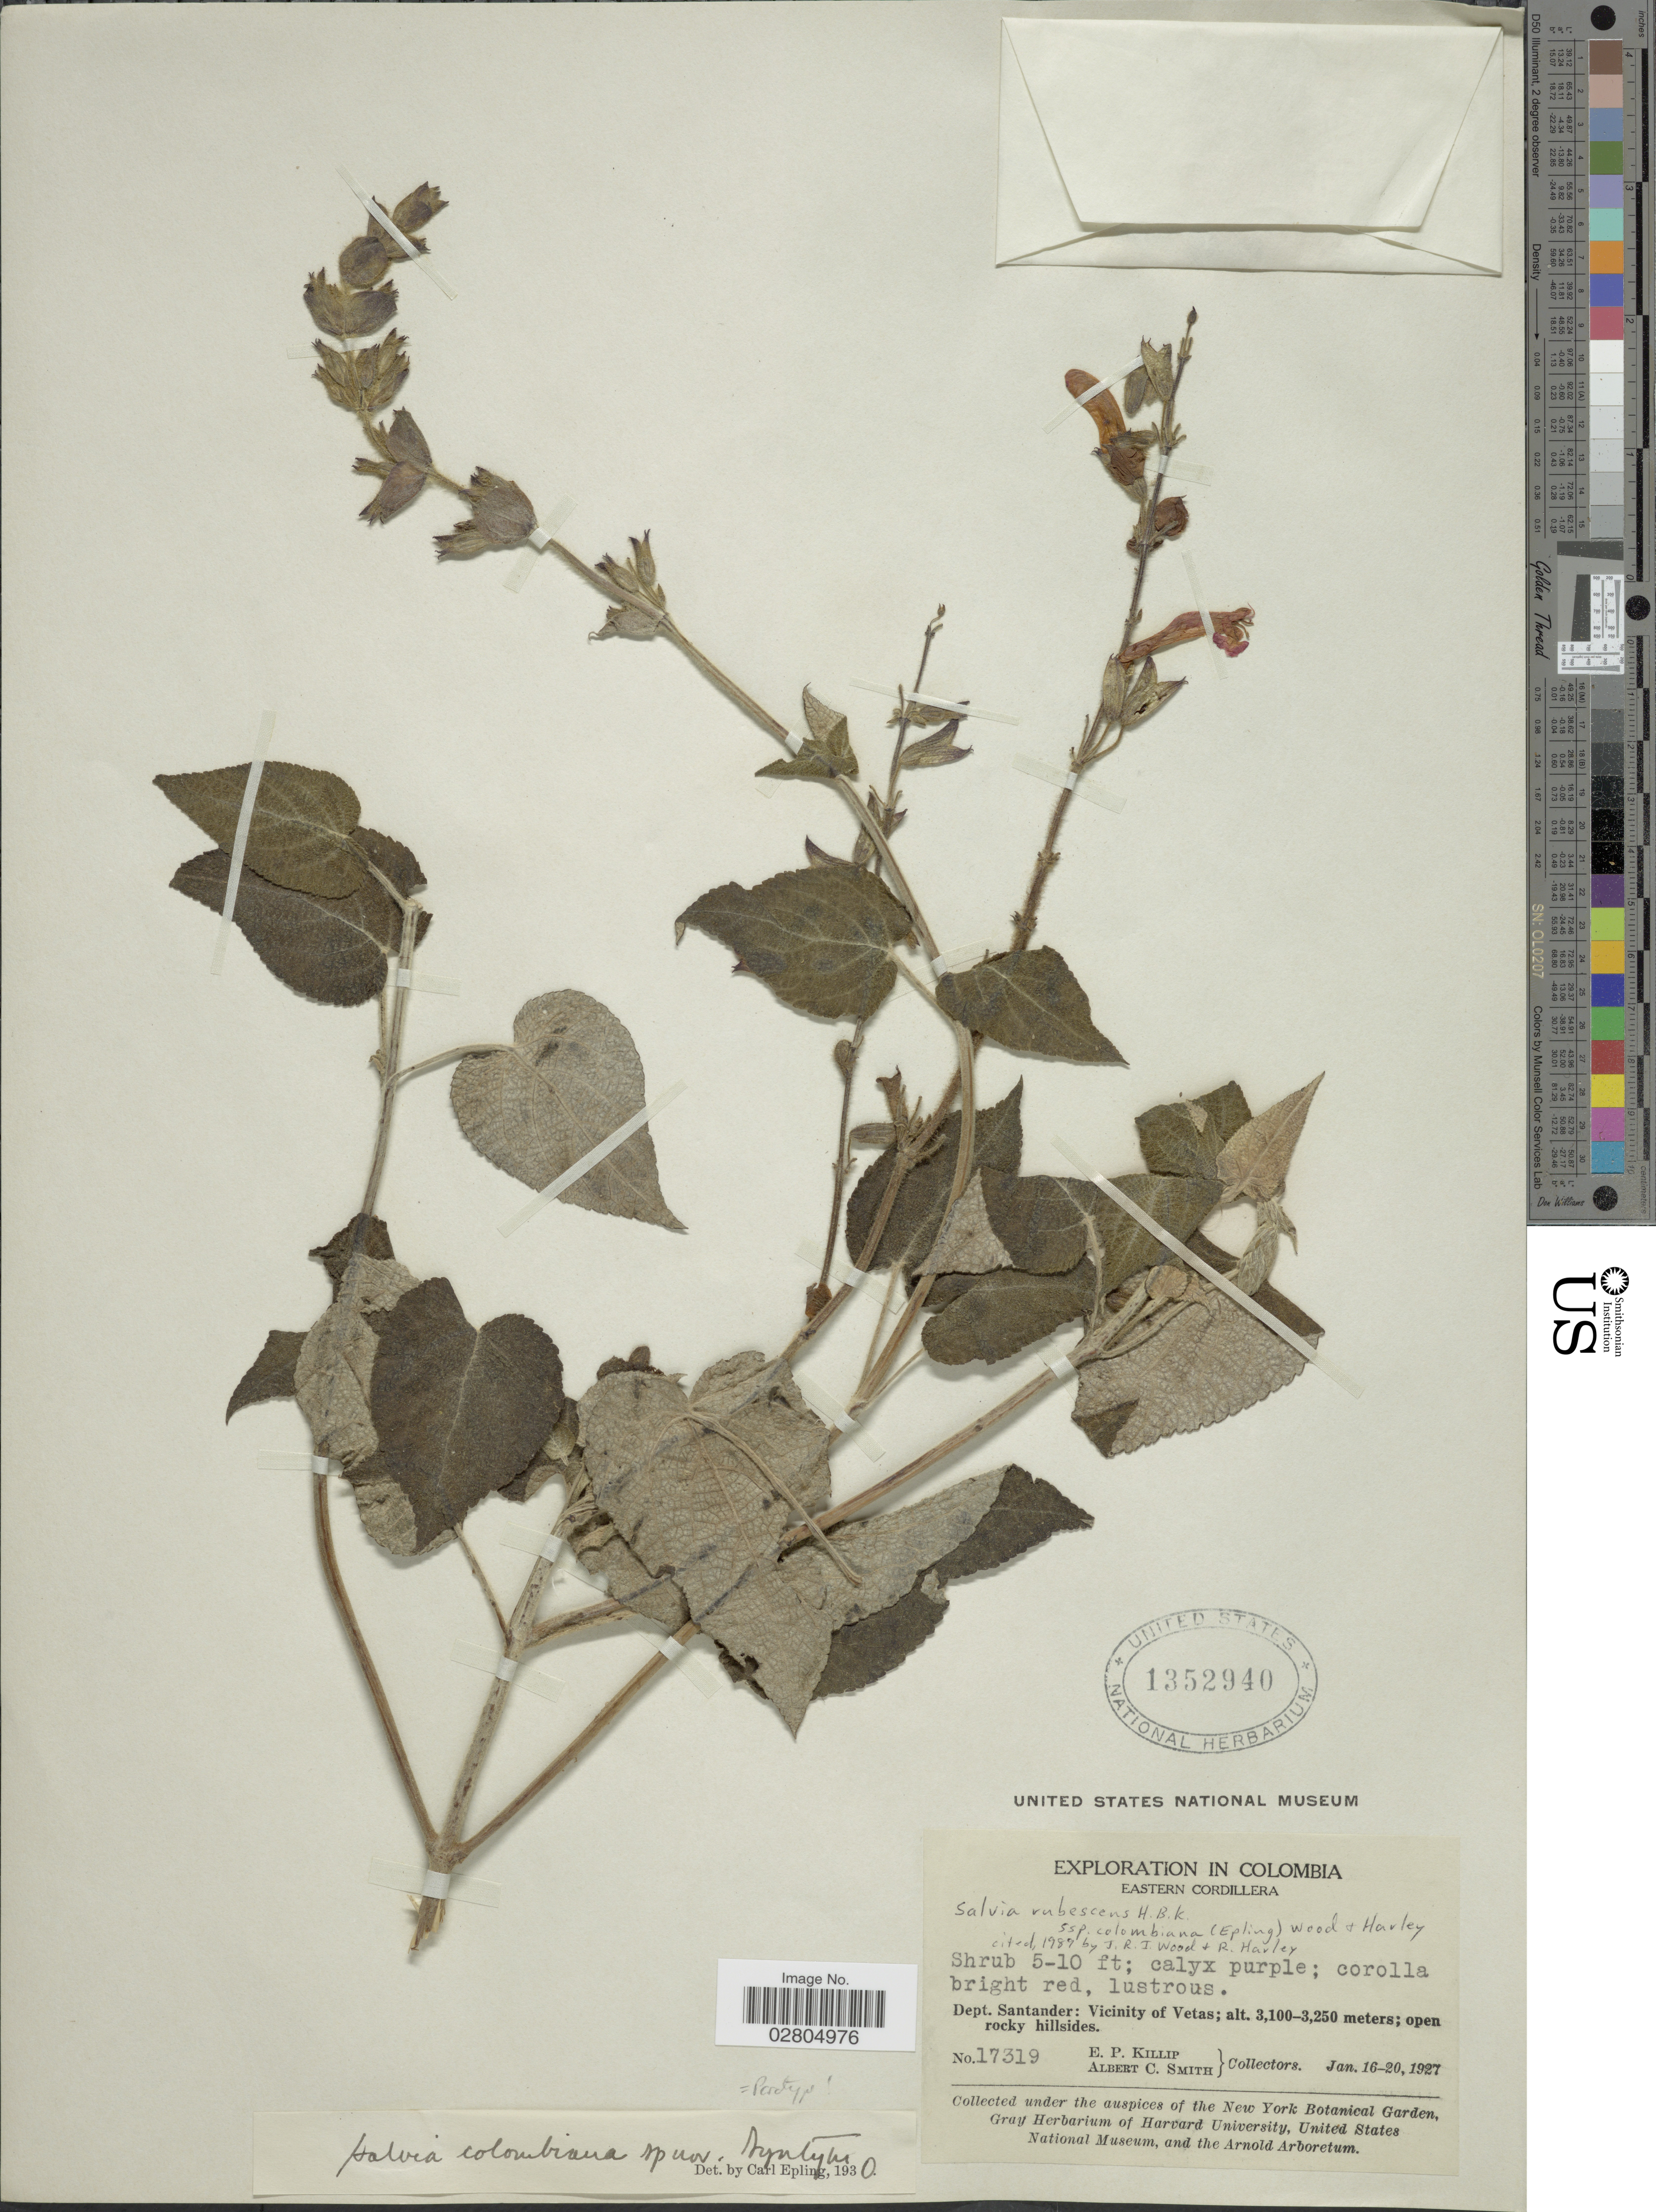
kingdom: Plantae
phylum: Tracheophyta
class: Magnoliopsida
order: Lamiales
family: Lamiaceae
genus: Salvia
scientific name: Salvia rubescens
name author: Kunth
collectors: E. P. Killip & A. C. Smith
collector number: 17319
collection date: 1927-01-16/1927-01-20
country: Colombia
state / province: Santander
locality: Eastern Cordillera, Dept. Santander, Vicinity of Vetas.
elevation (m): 3100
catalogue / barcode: US 1352940